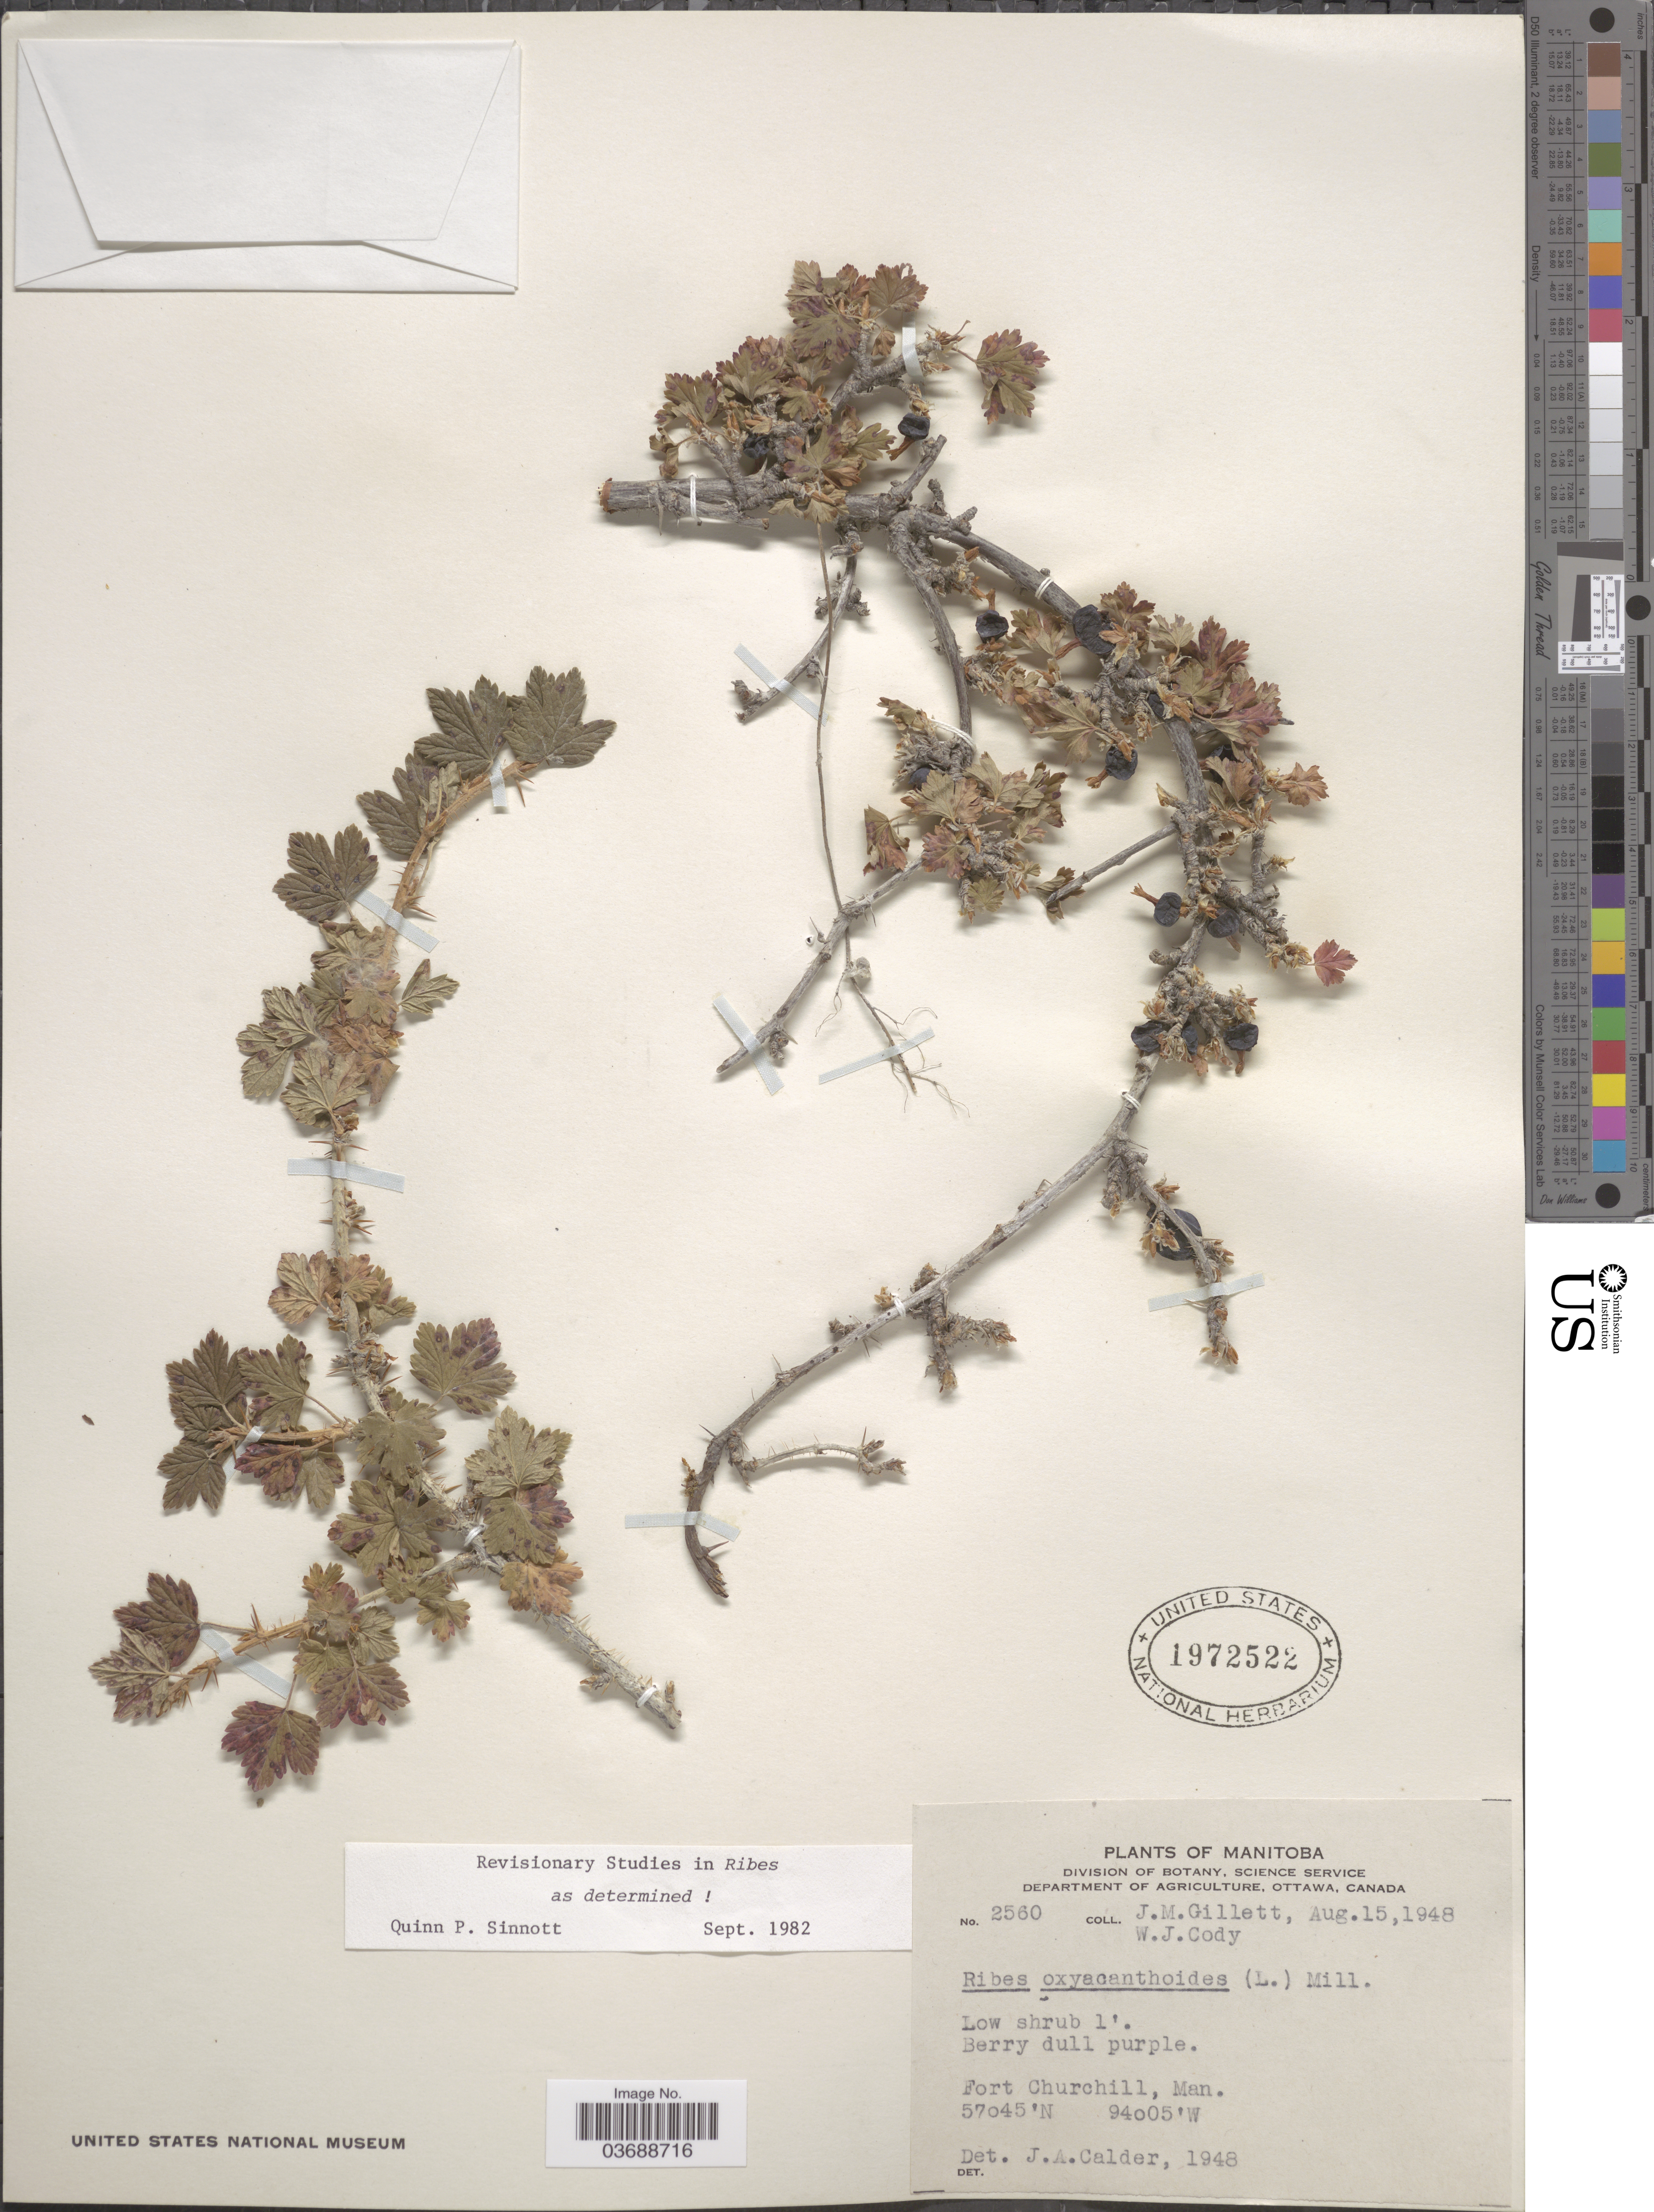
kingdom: Plantae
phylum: Tracheophyta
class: Magnoliopsida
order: Saxifragales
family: Grossulariaceae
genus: Ribes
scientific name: Ribes oxyacanthoides subsp. oxyacanthoides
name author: L.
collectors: J. M. Gillett & W. Cody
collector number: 2560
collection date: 1948-08-15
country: Canada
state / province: Manitoba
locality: Fort Churchill.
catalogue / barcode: US 1972522